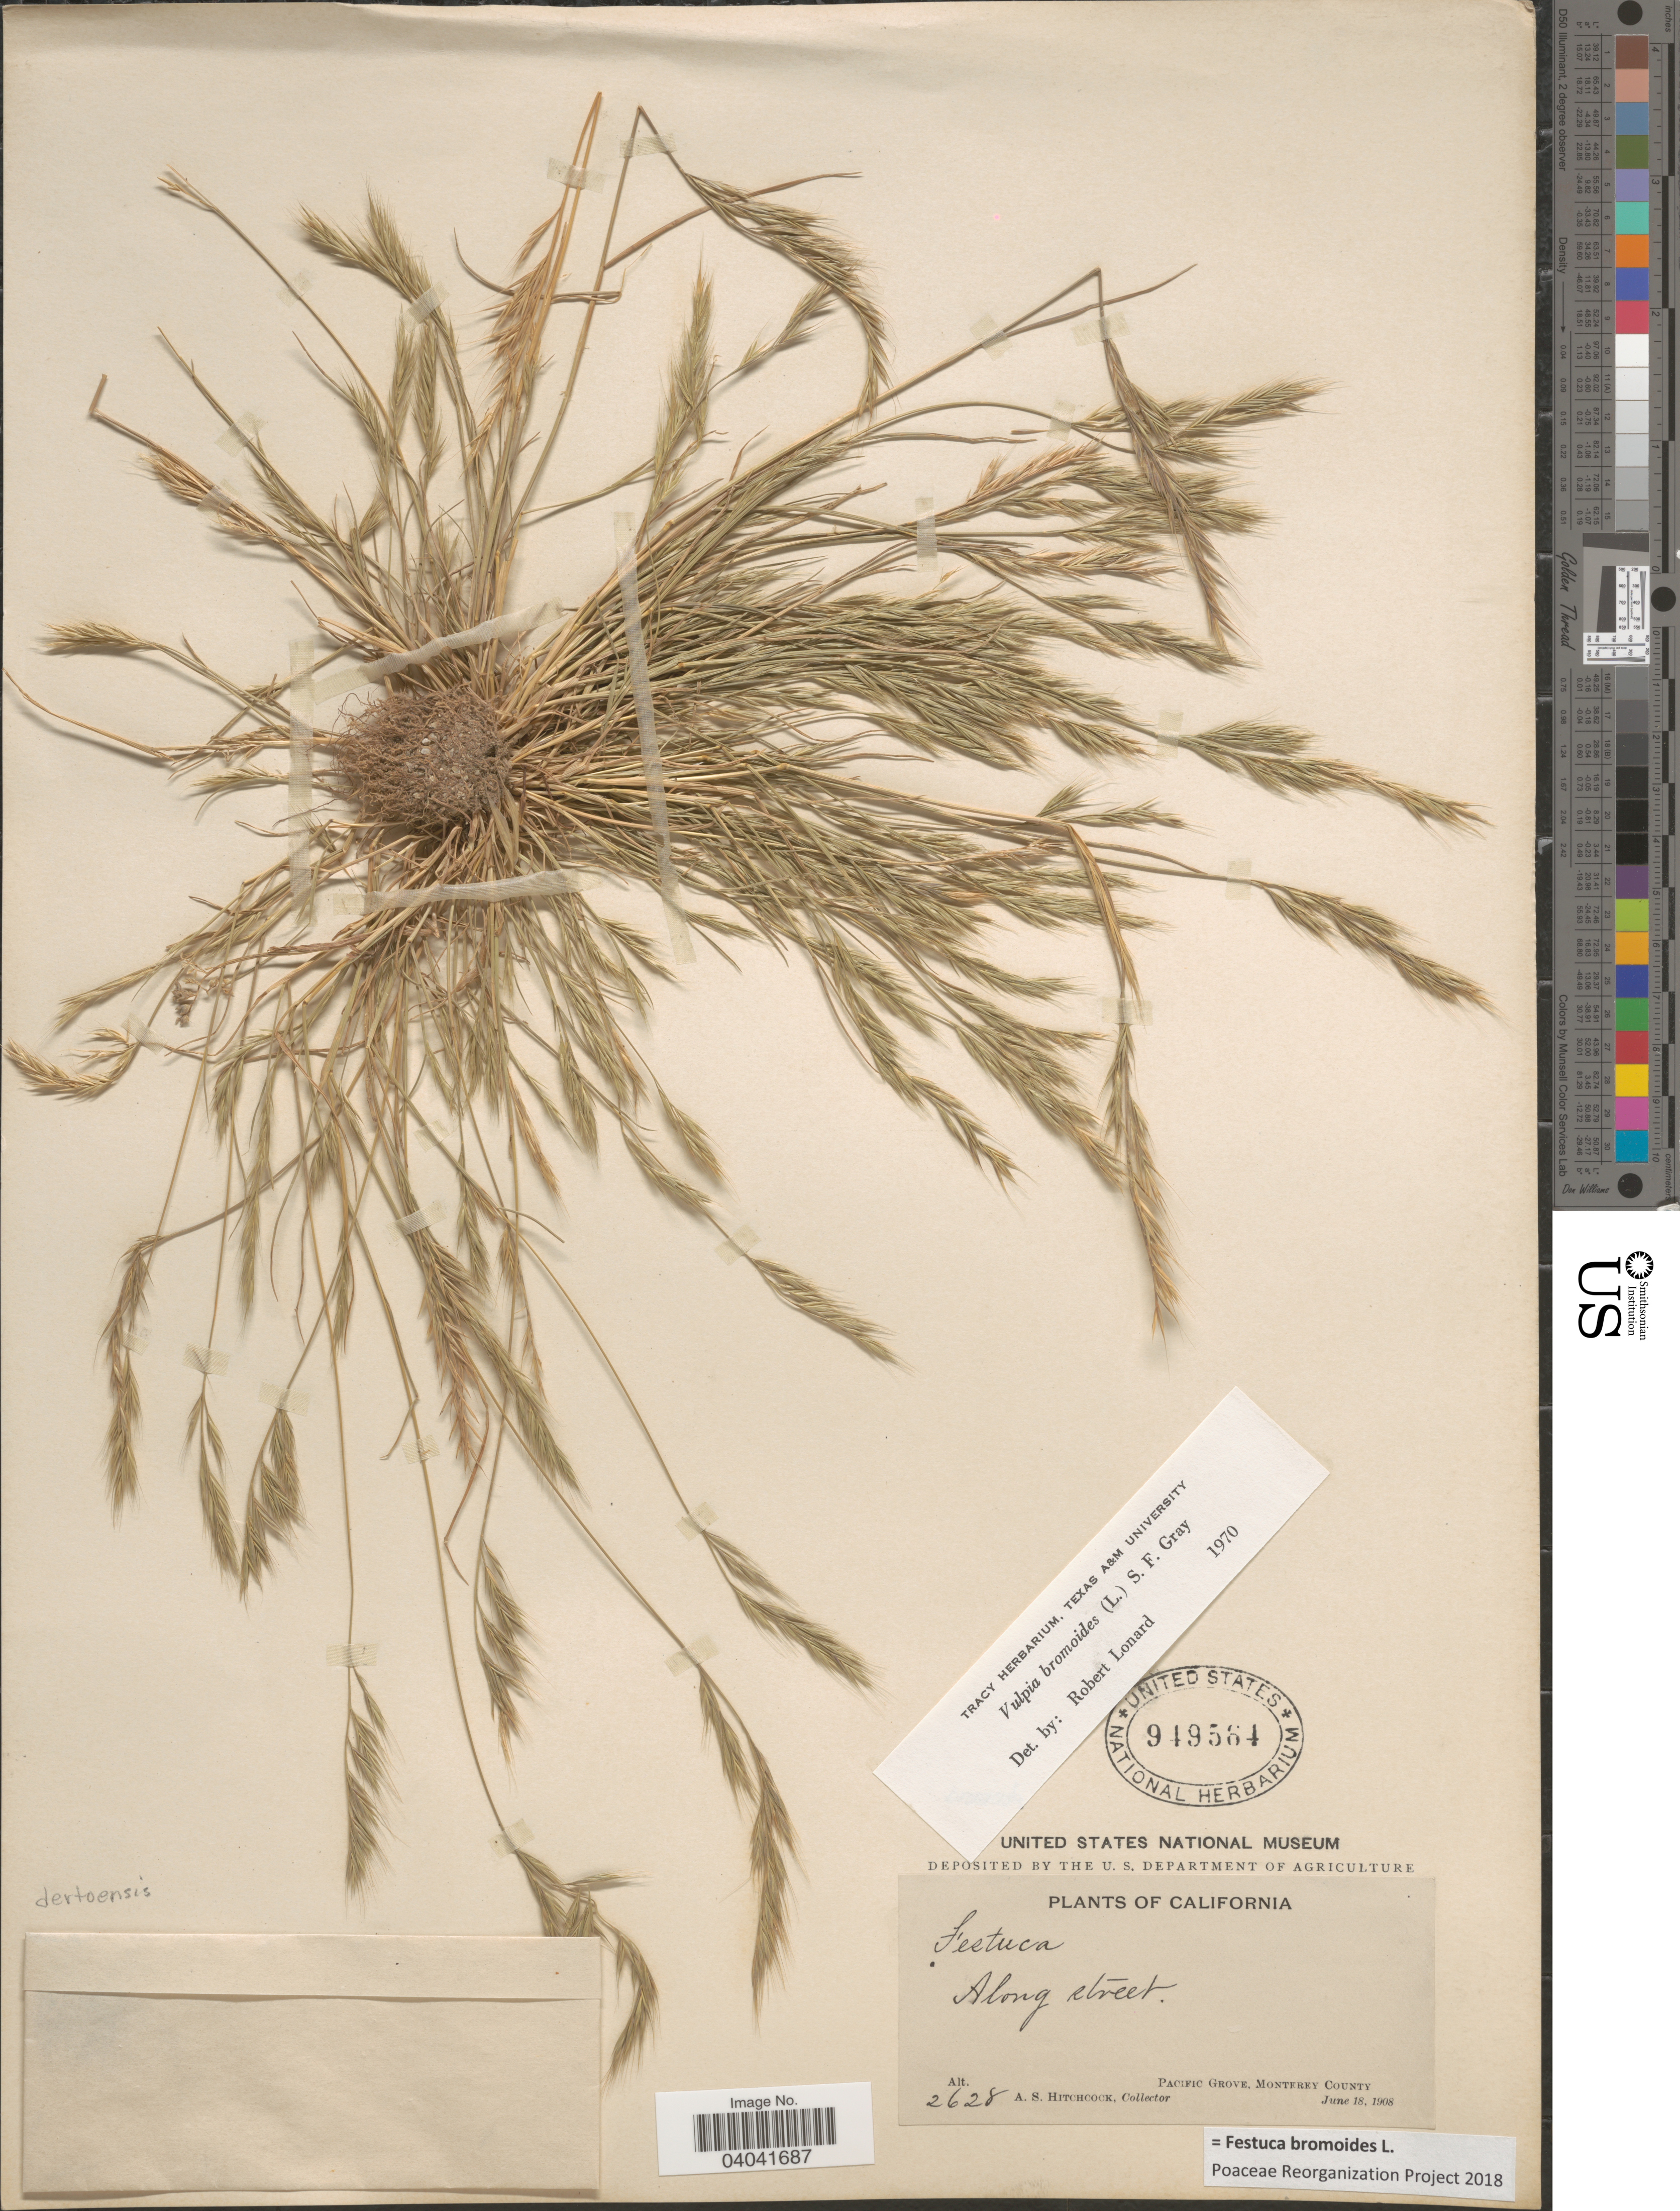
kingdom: Plantae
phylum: Tracheophyta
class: Liliopsida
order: Poales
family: Poaceae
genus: Festuca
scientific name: Festuca bromoides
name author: L.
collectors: A. S. Hitchcock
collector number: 2628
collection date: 1908-06-18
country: United States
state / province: California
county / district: Monterey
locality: Pacific Gorve, Monterey County.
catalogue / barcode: US 949564